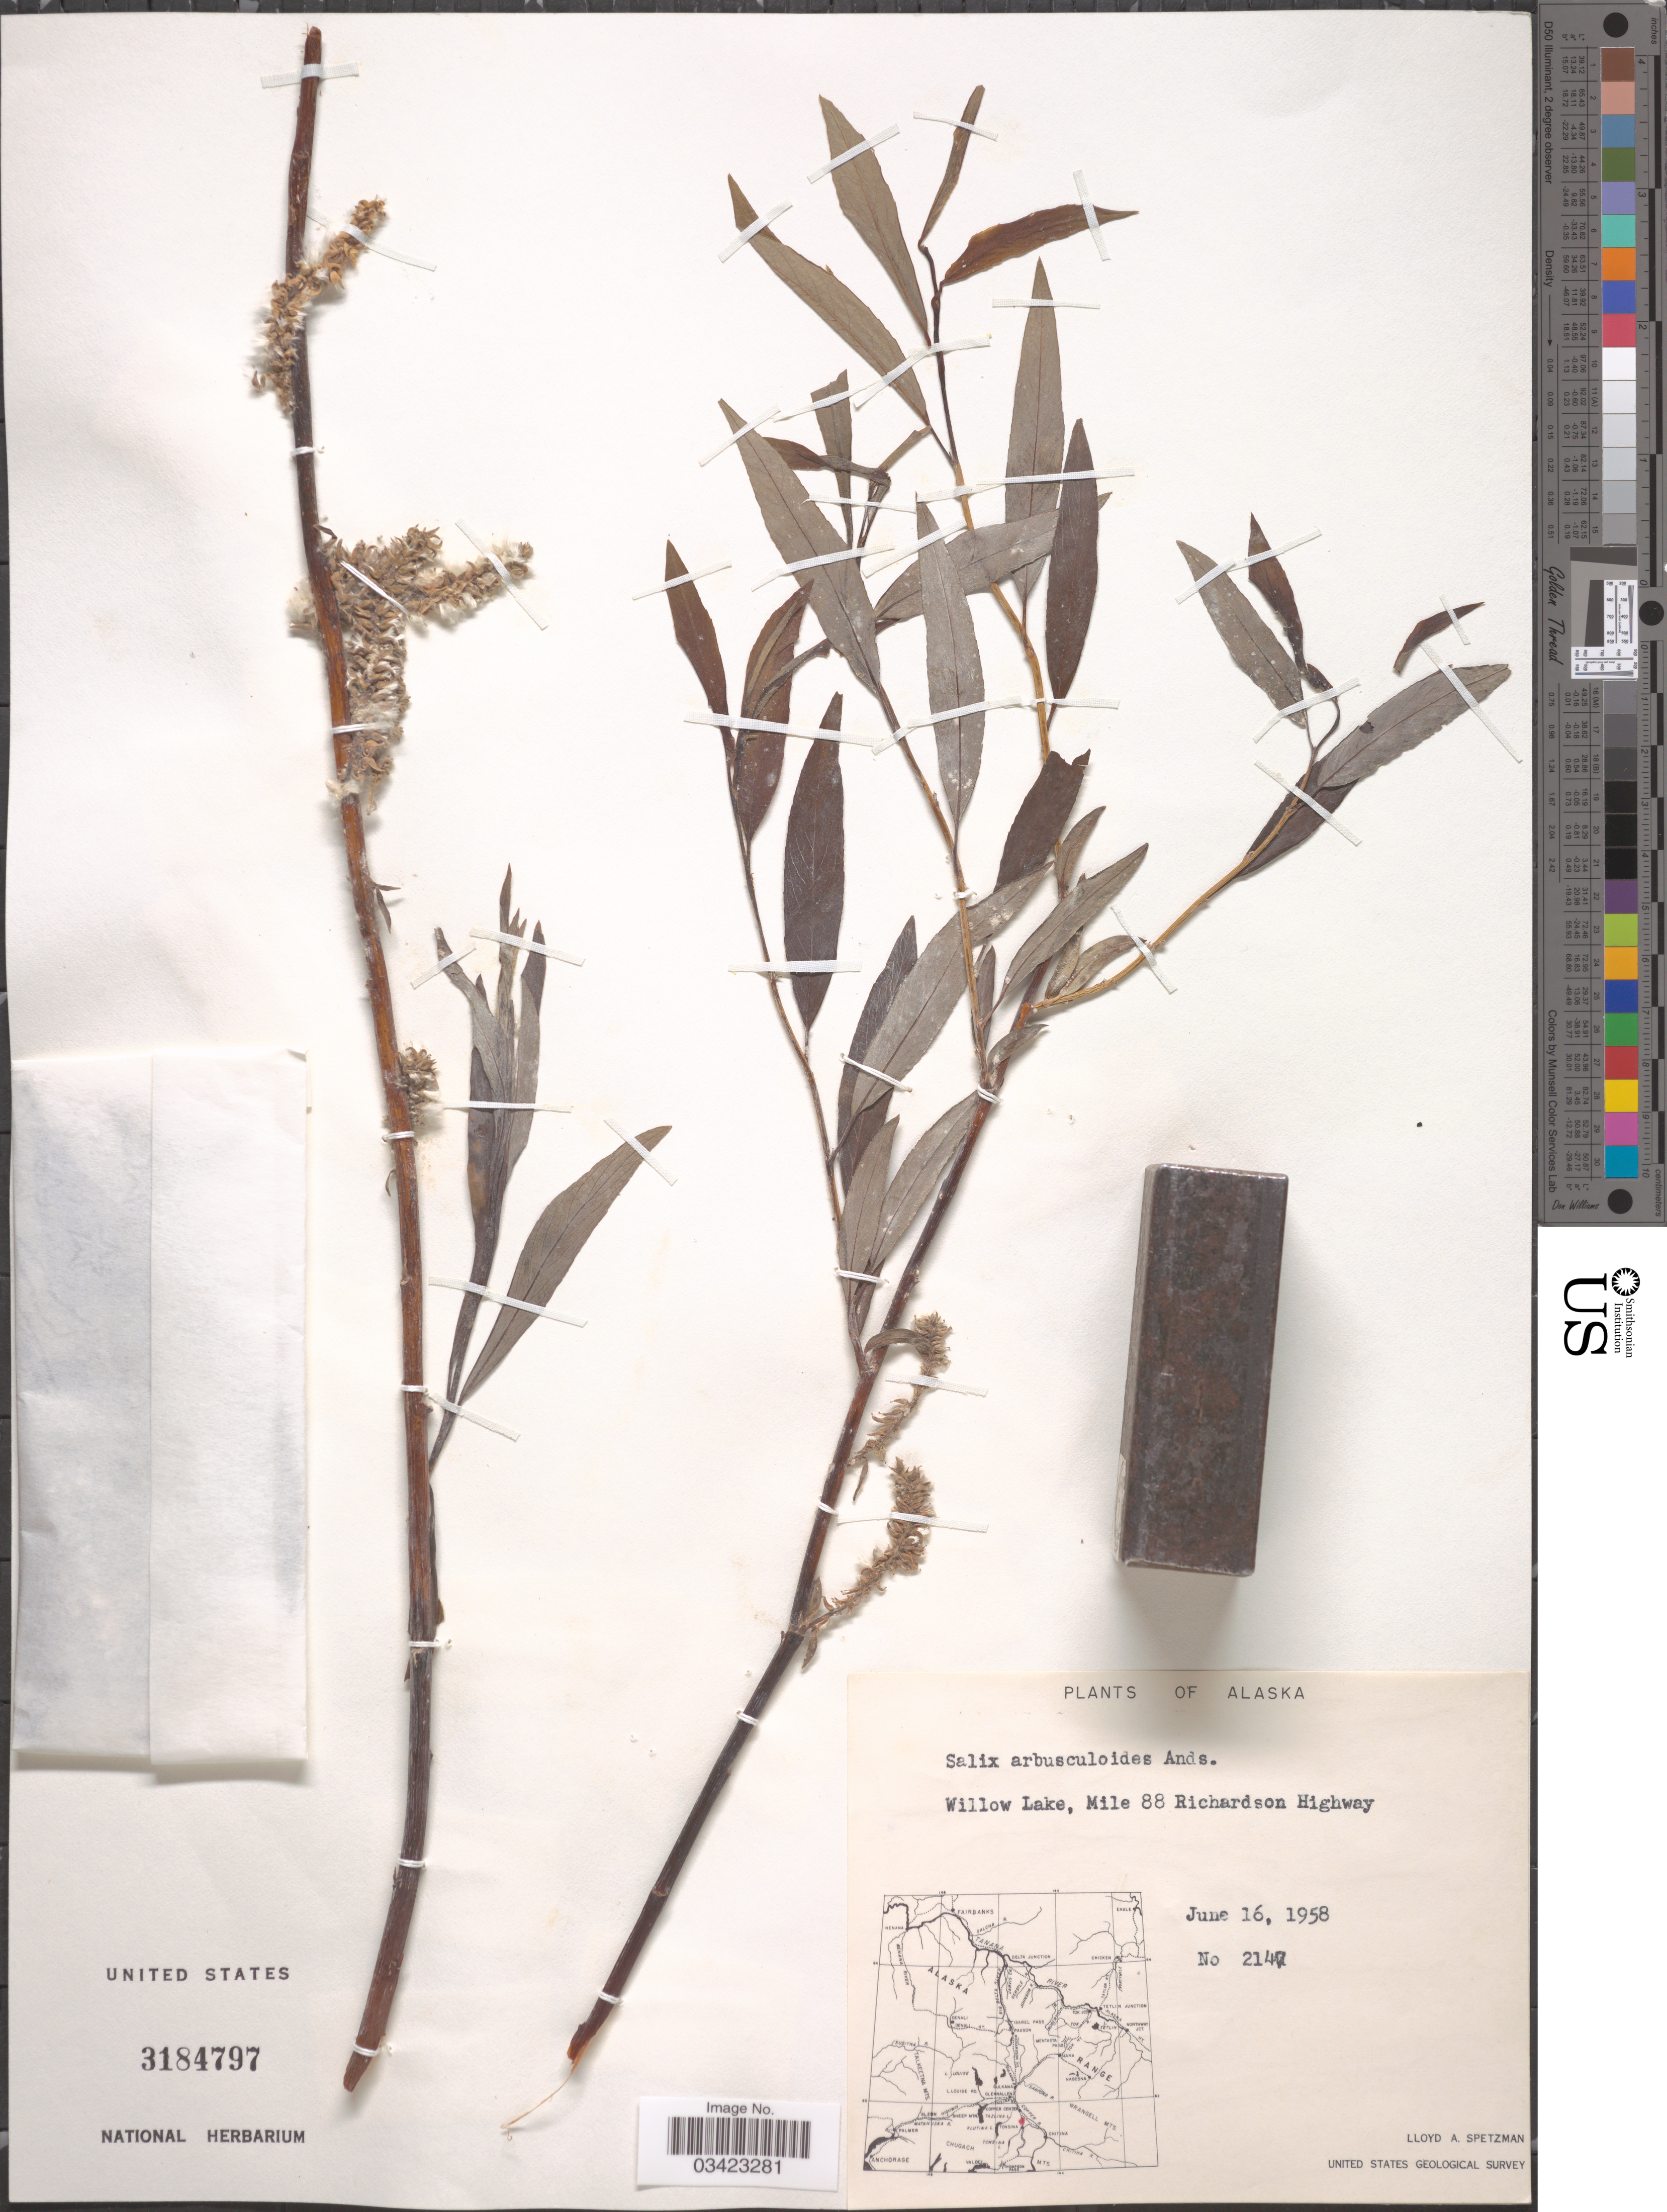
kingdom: Plantae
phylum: Tracheophyta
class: Magnoliopsida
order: Malpighiales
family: Salicaceae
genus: Salix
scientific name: Salix arbusculoides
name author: Andersson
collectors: L. Spetzman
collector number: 2147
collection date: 1958-06-16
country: United States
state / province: Alaska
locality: Willow Lake, Mile 88 Richardson Highway.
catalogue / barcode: US 3184797